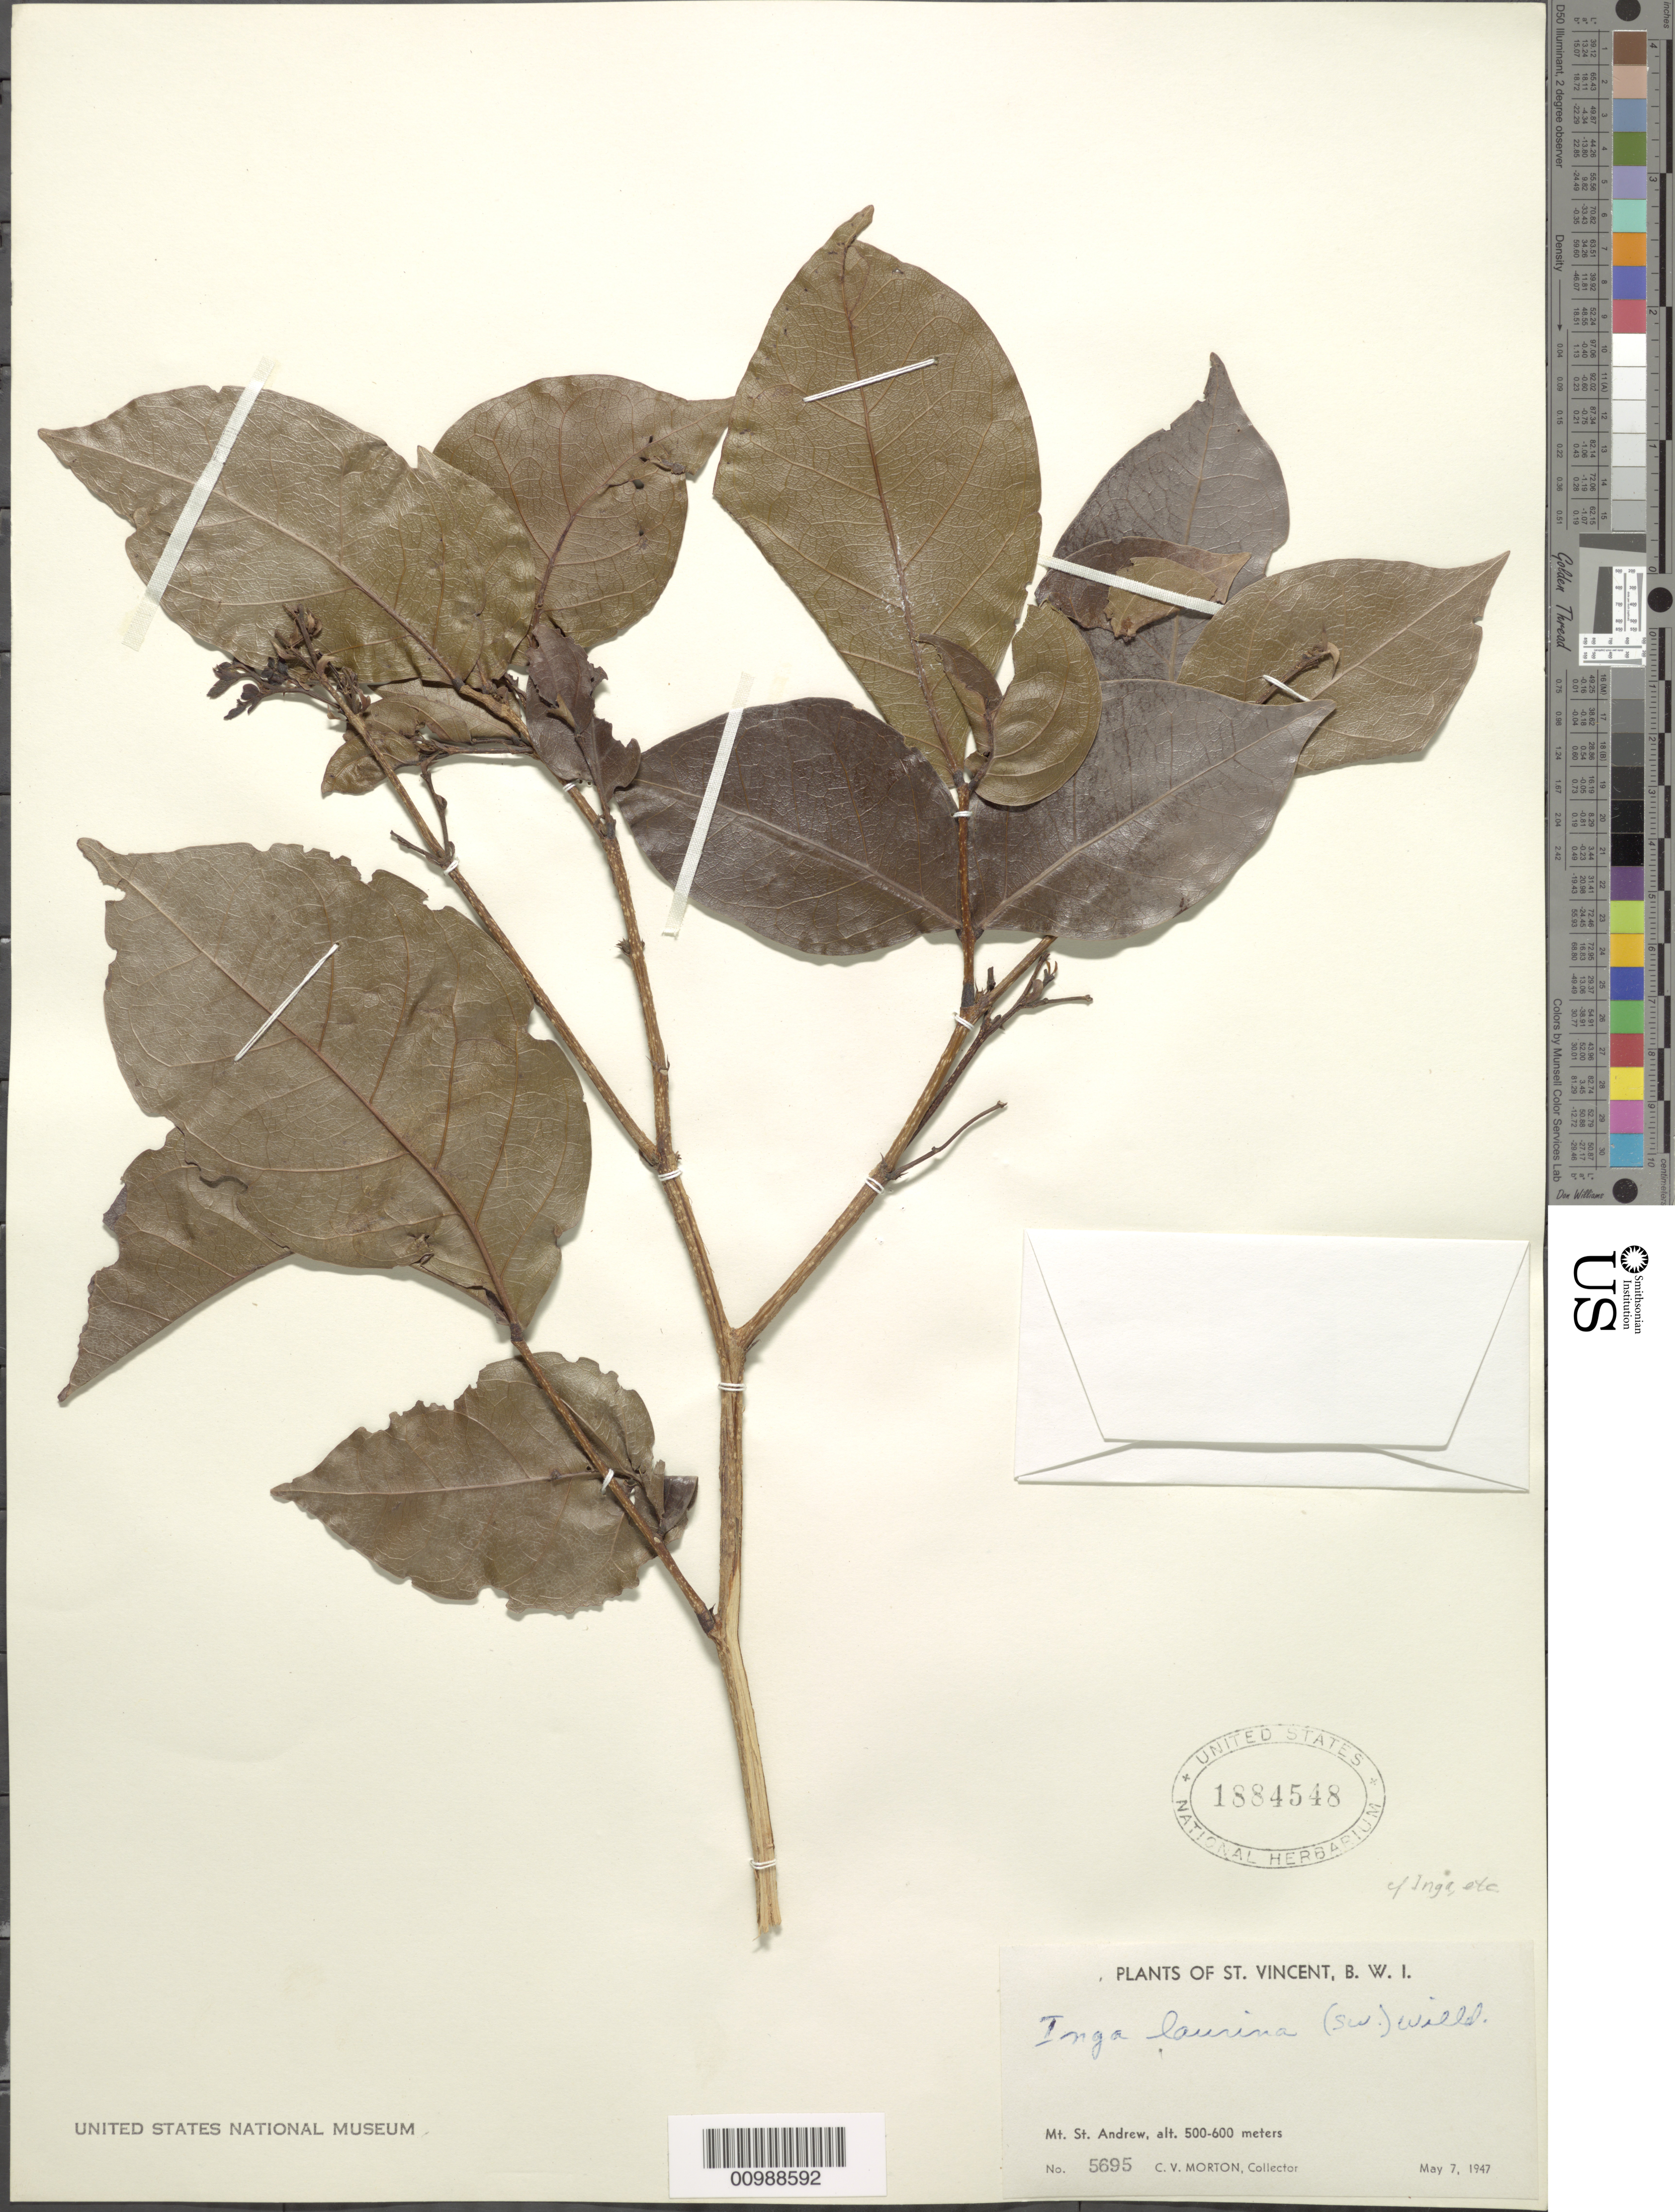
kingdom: Plantae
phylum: Tracheophyta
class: Magnoliopsida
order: Fabales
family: Fabaceae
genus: Inga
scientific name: Inga laurina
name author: (Sw.) Willd.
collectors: C. V. Morton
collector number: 5695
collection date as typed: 07 May 1947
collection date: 1947-05-07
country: St. Vincent - Grenadines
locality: Mount St. Andrew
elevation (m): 500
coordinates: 0 N, 0 E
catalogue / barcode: US 1884548